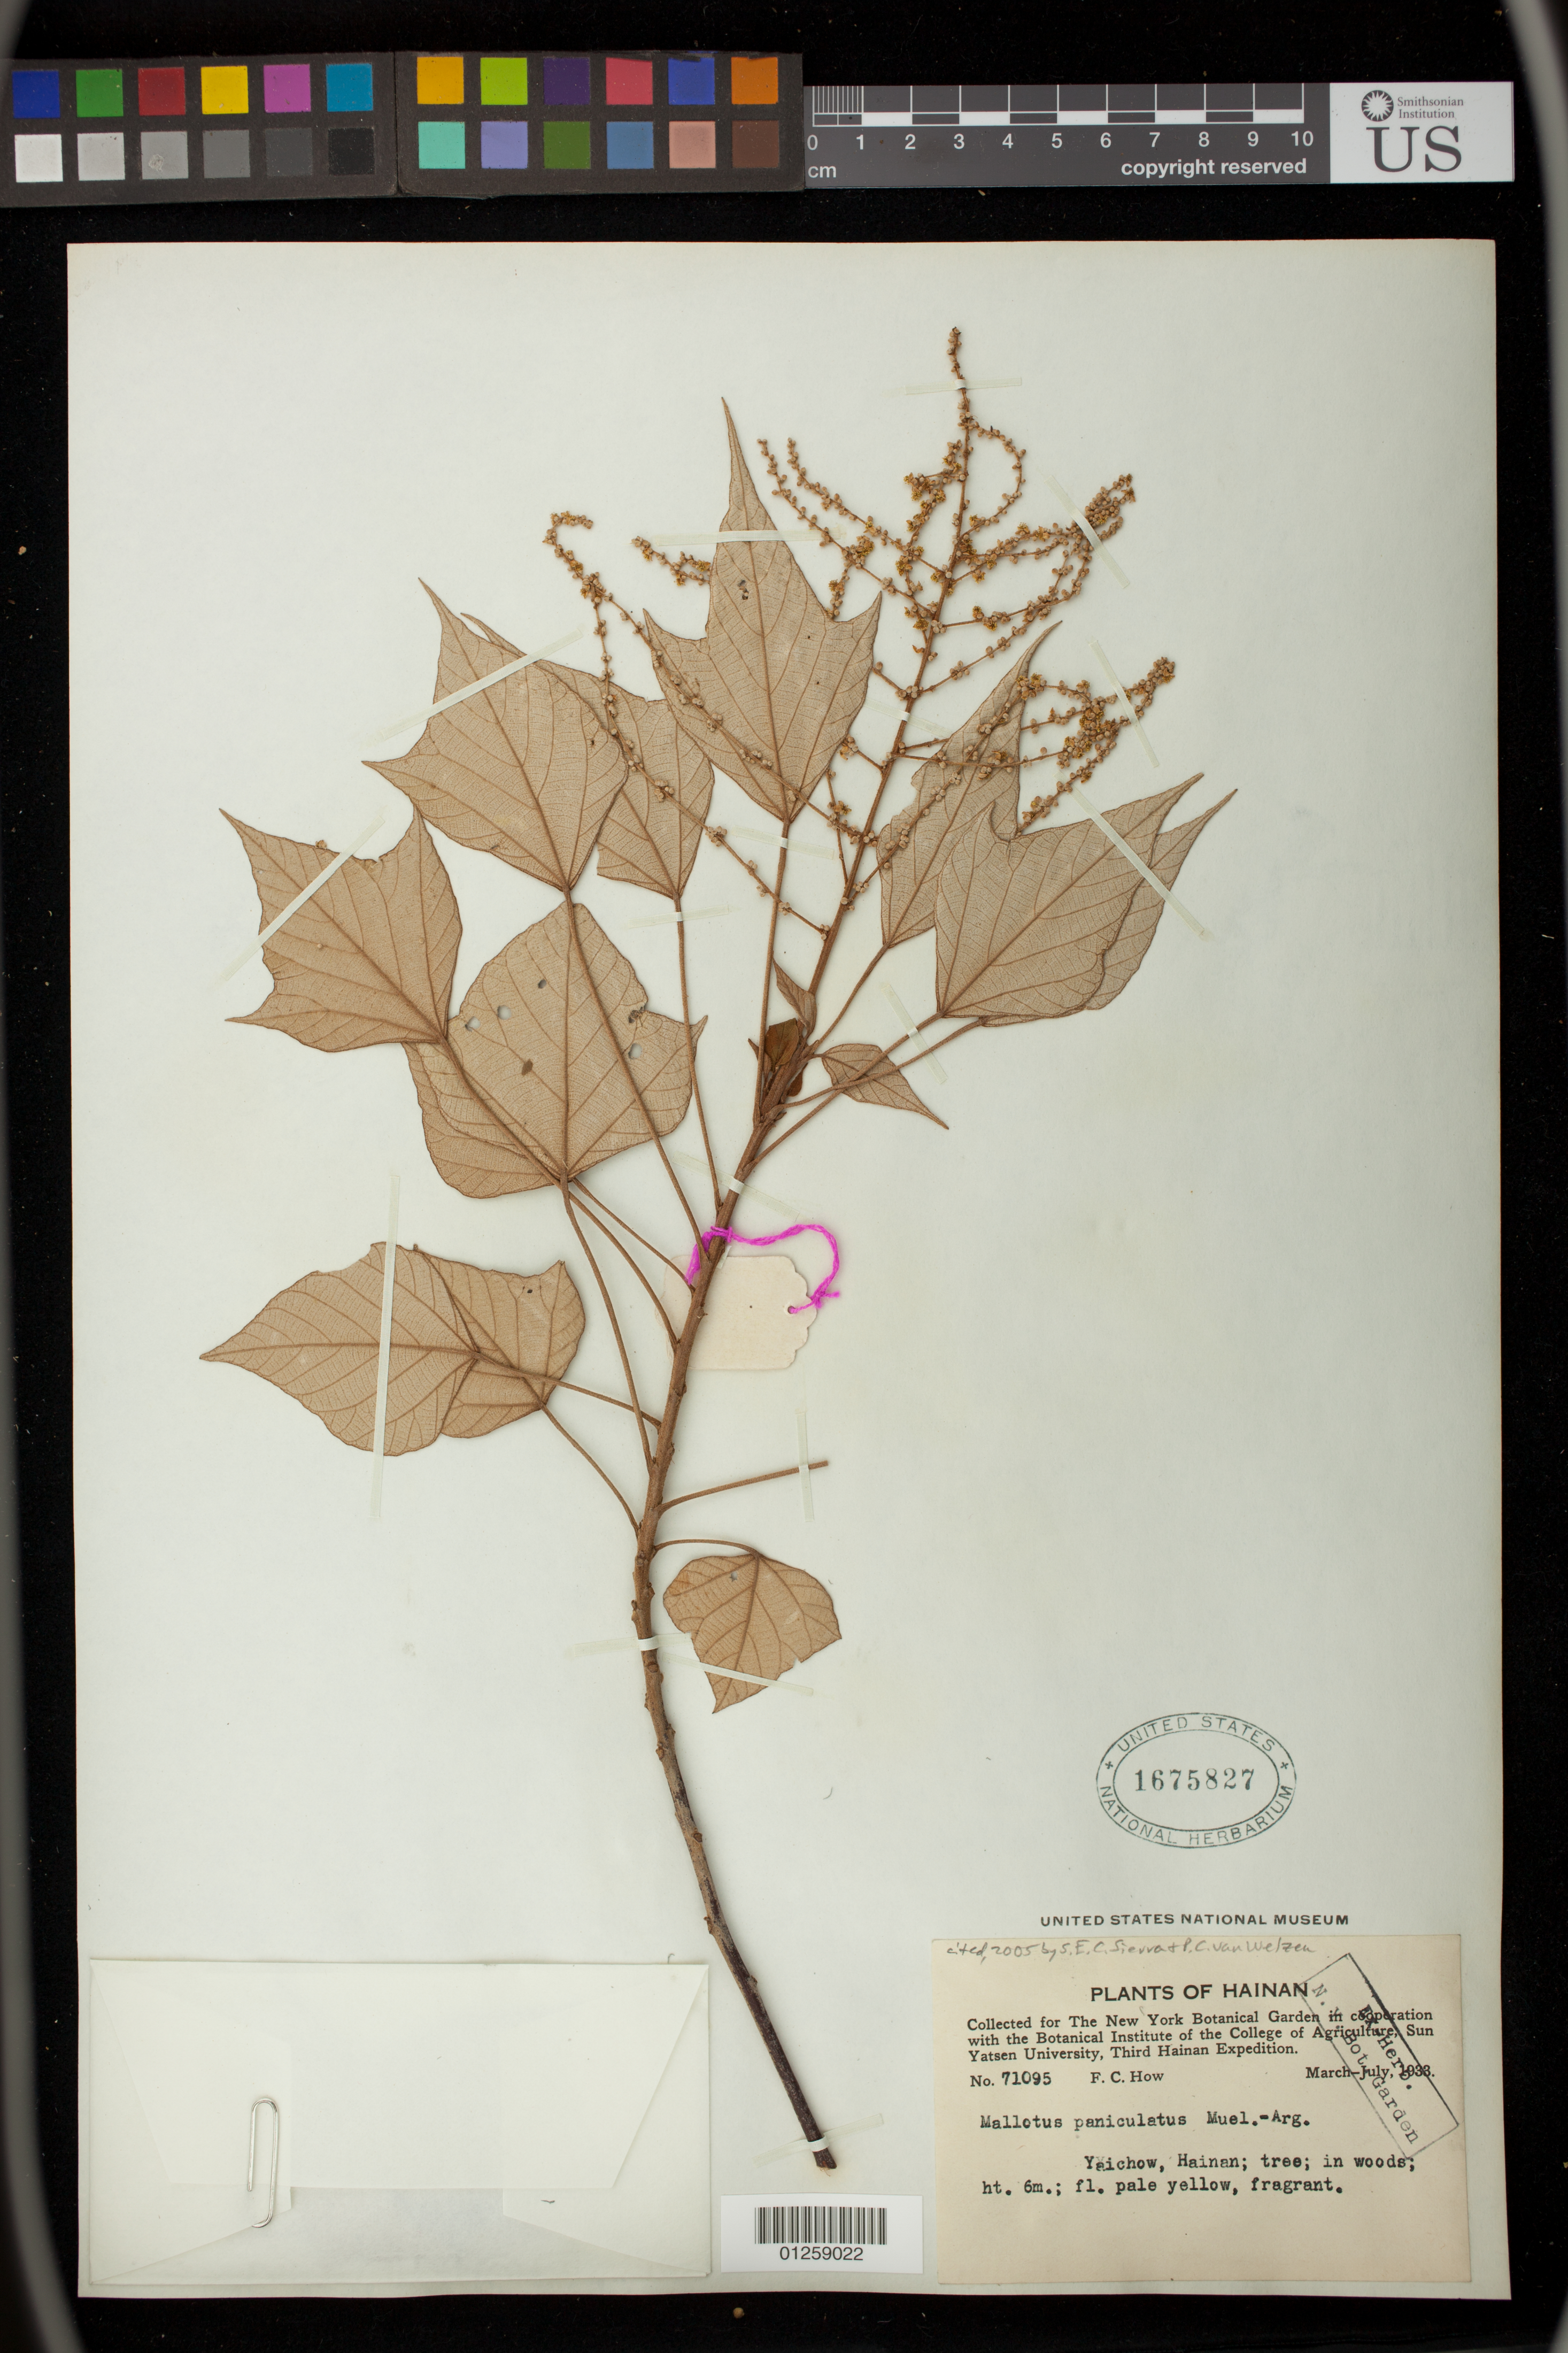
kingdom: Plantae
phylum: Tracheophyta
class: Magnoliopsida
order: Malpighiales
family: Euphorbiaceae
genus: Mallotus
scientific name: Mallotus paniculatus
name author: (Lam.) Müll. Arg.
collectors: F. C. How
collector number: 71095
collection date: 1933-03-01/1933-07-31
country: China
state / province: Hainan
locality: Yaichow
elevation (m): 518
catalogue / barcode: US 1675827